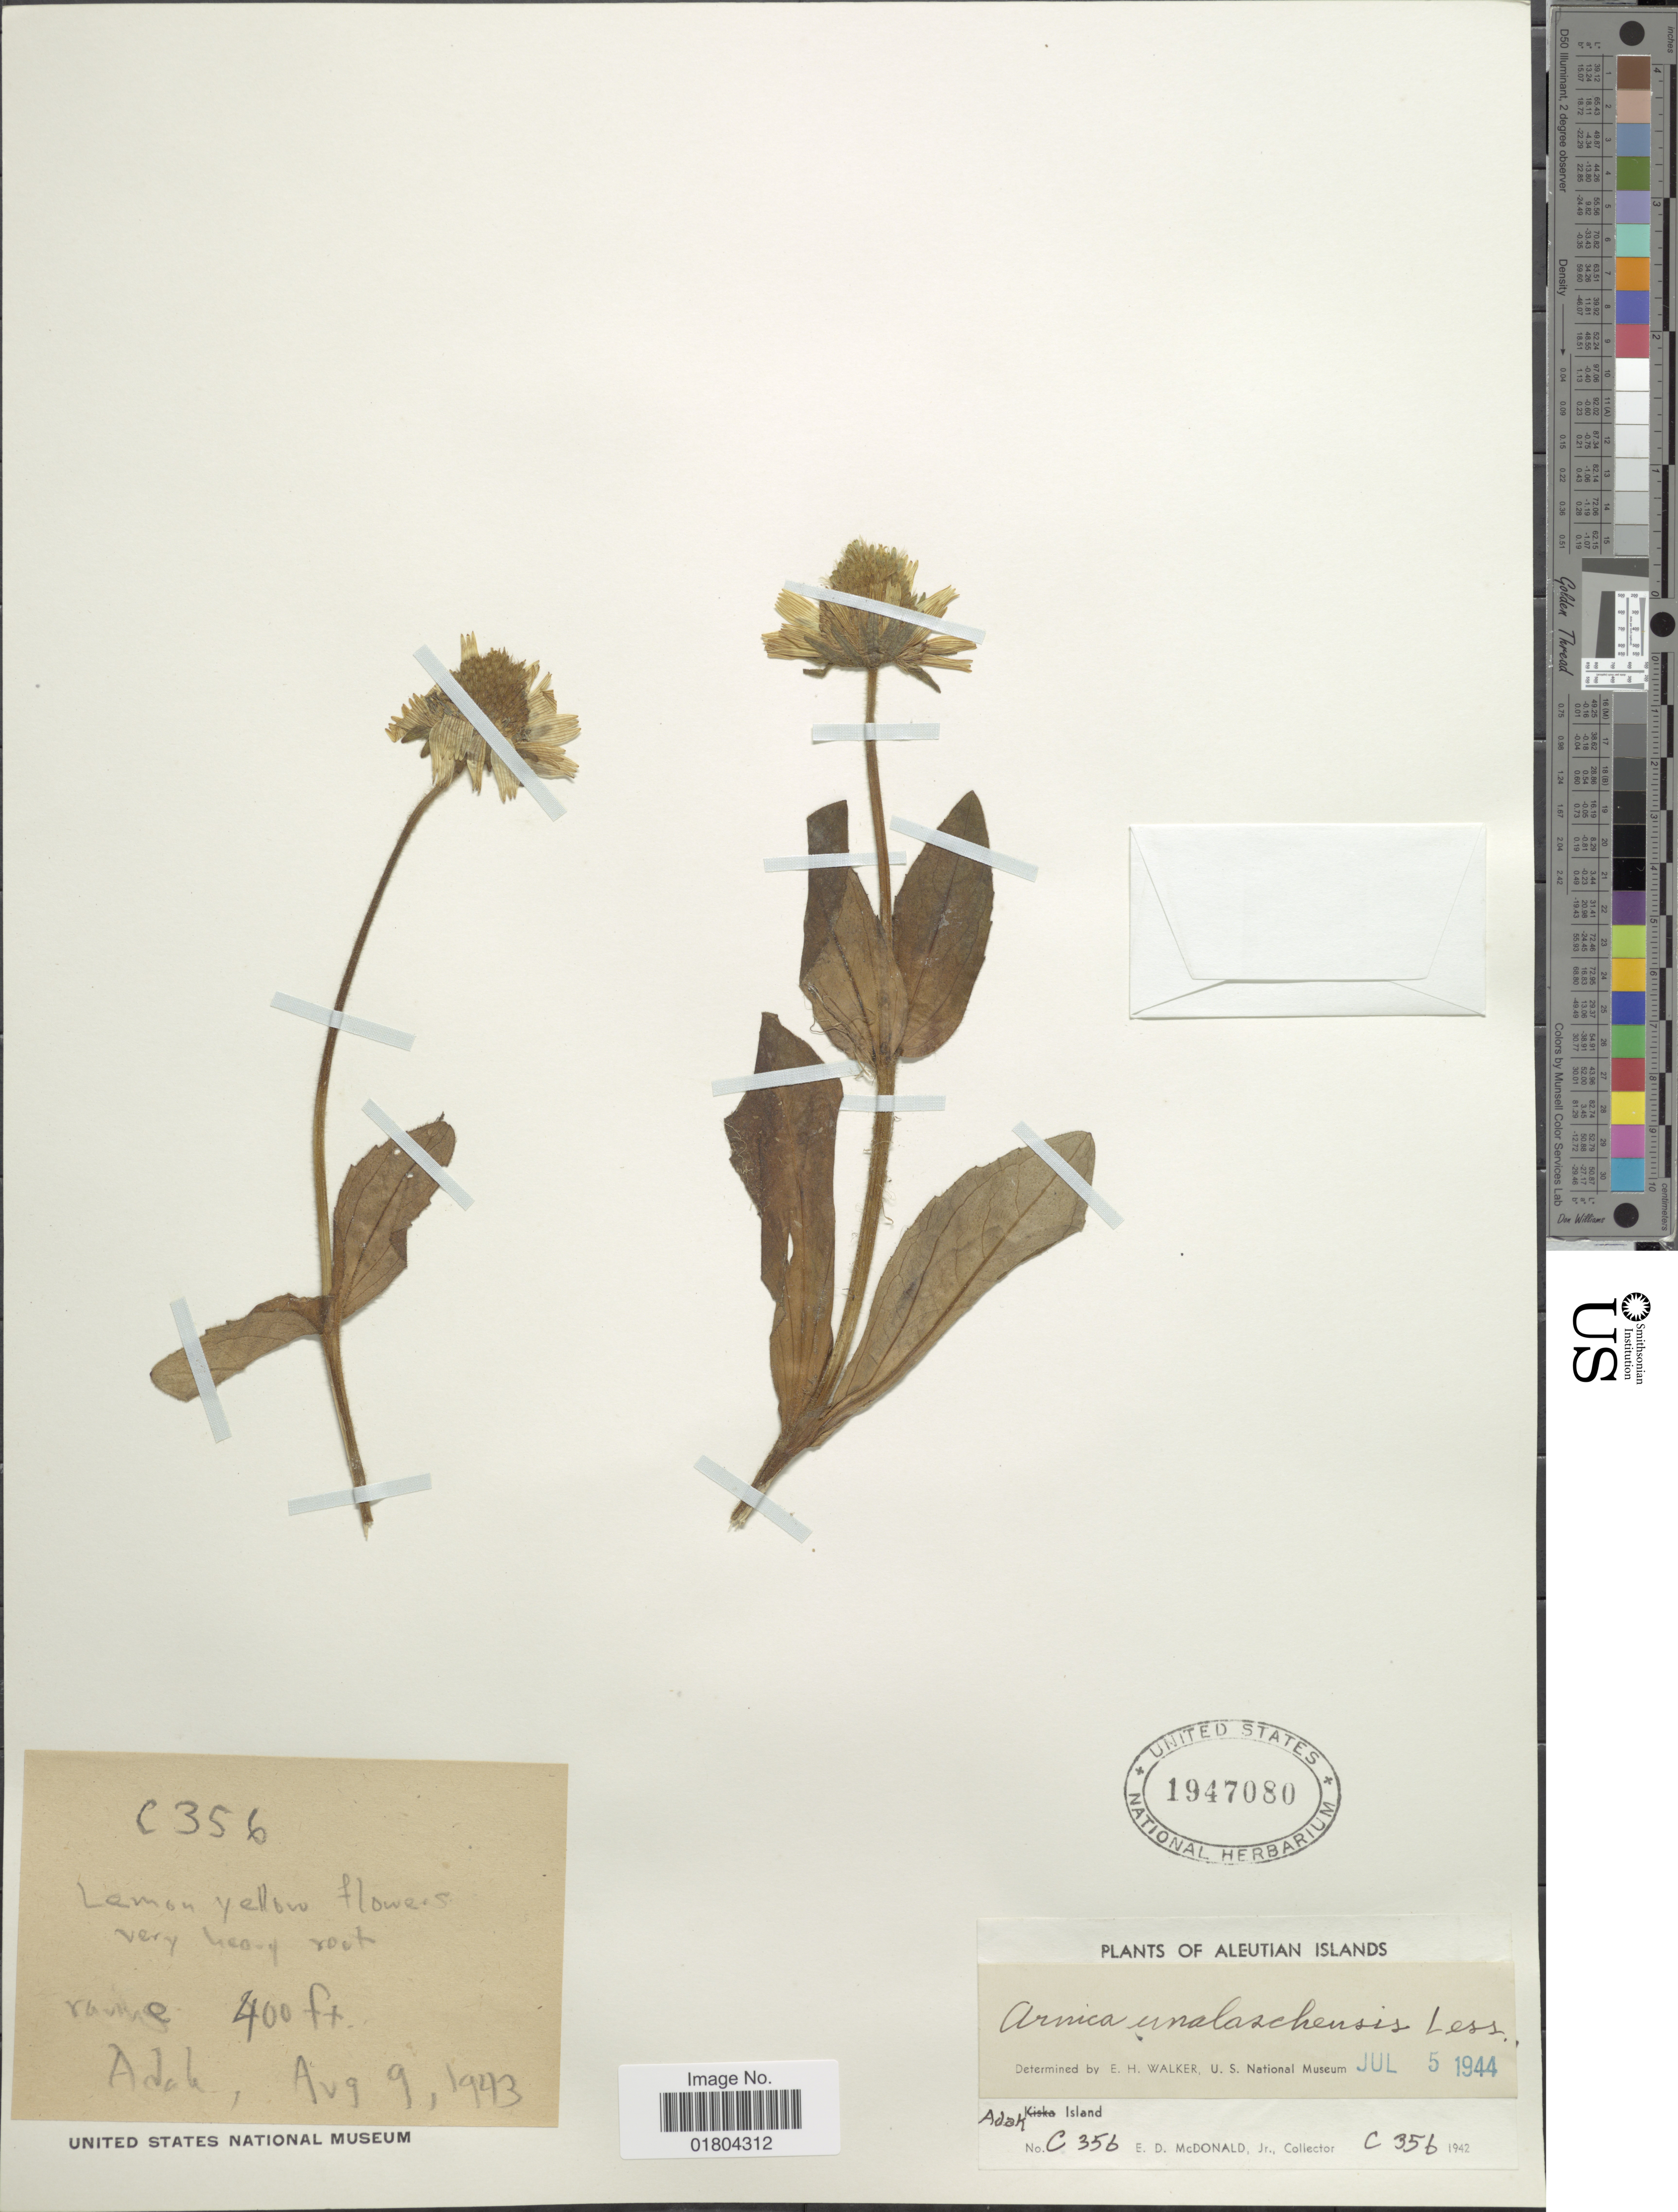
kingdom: Plantae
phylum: Tracheophyta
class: Magnoliopsida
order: Asterales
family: Asteraceae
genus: Arnica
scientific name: Arnica unalashcensis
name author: Less.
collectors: E. D. McDonald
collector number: C 356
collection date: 1943-08-09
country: United States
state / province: Alaska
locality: Aleutian Islands, Adak Island, ravine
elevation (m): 122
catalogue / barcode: US 1947080